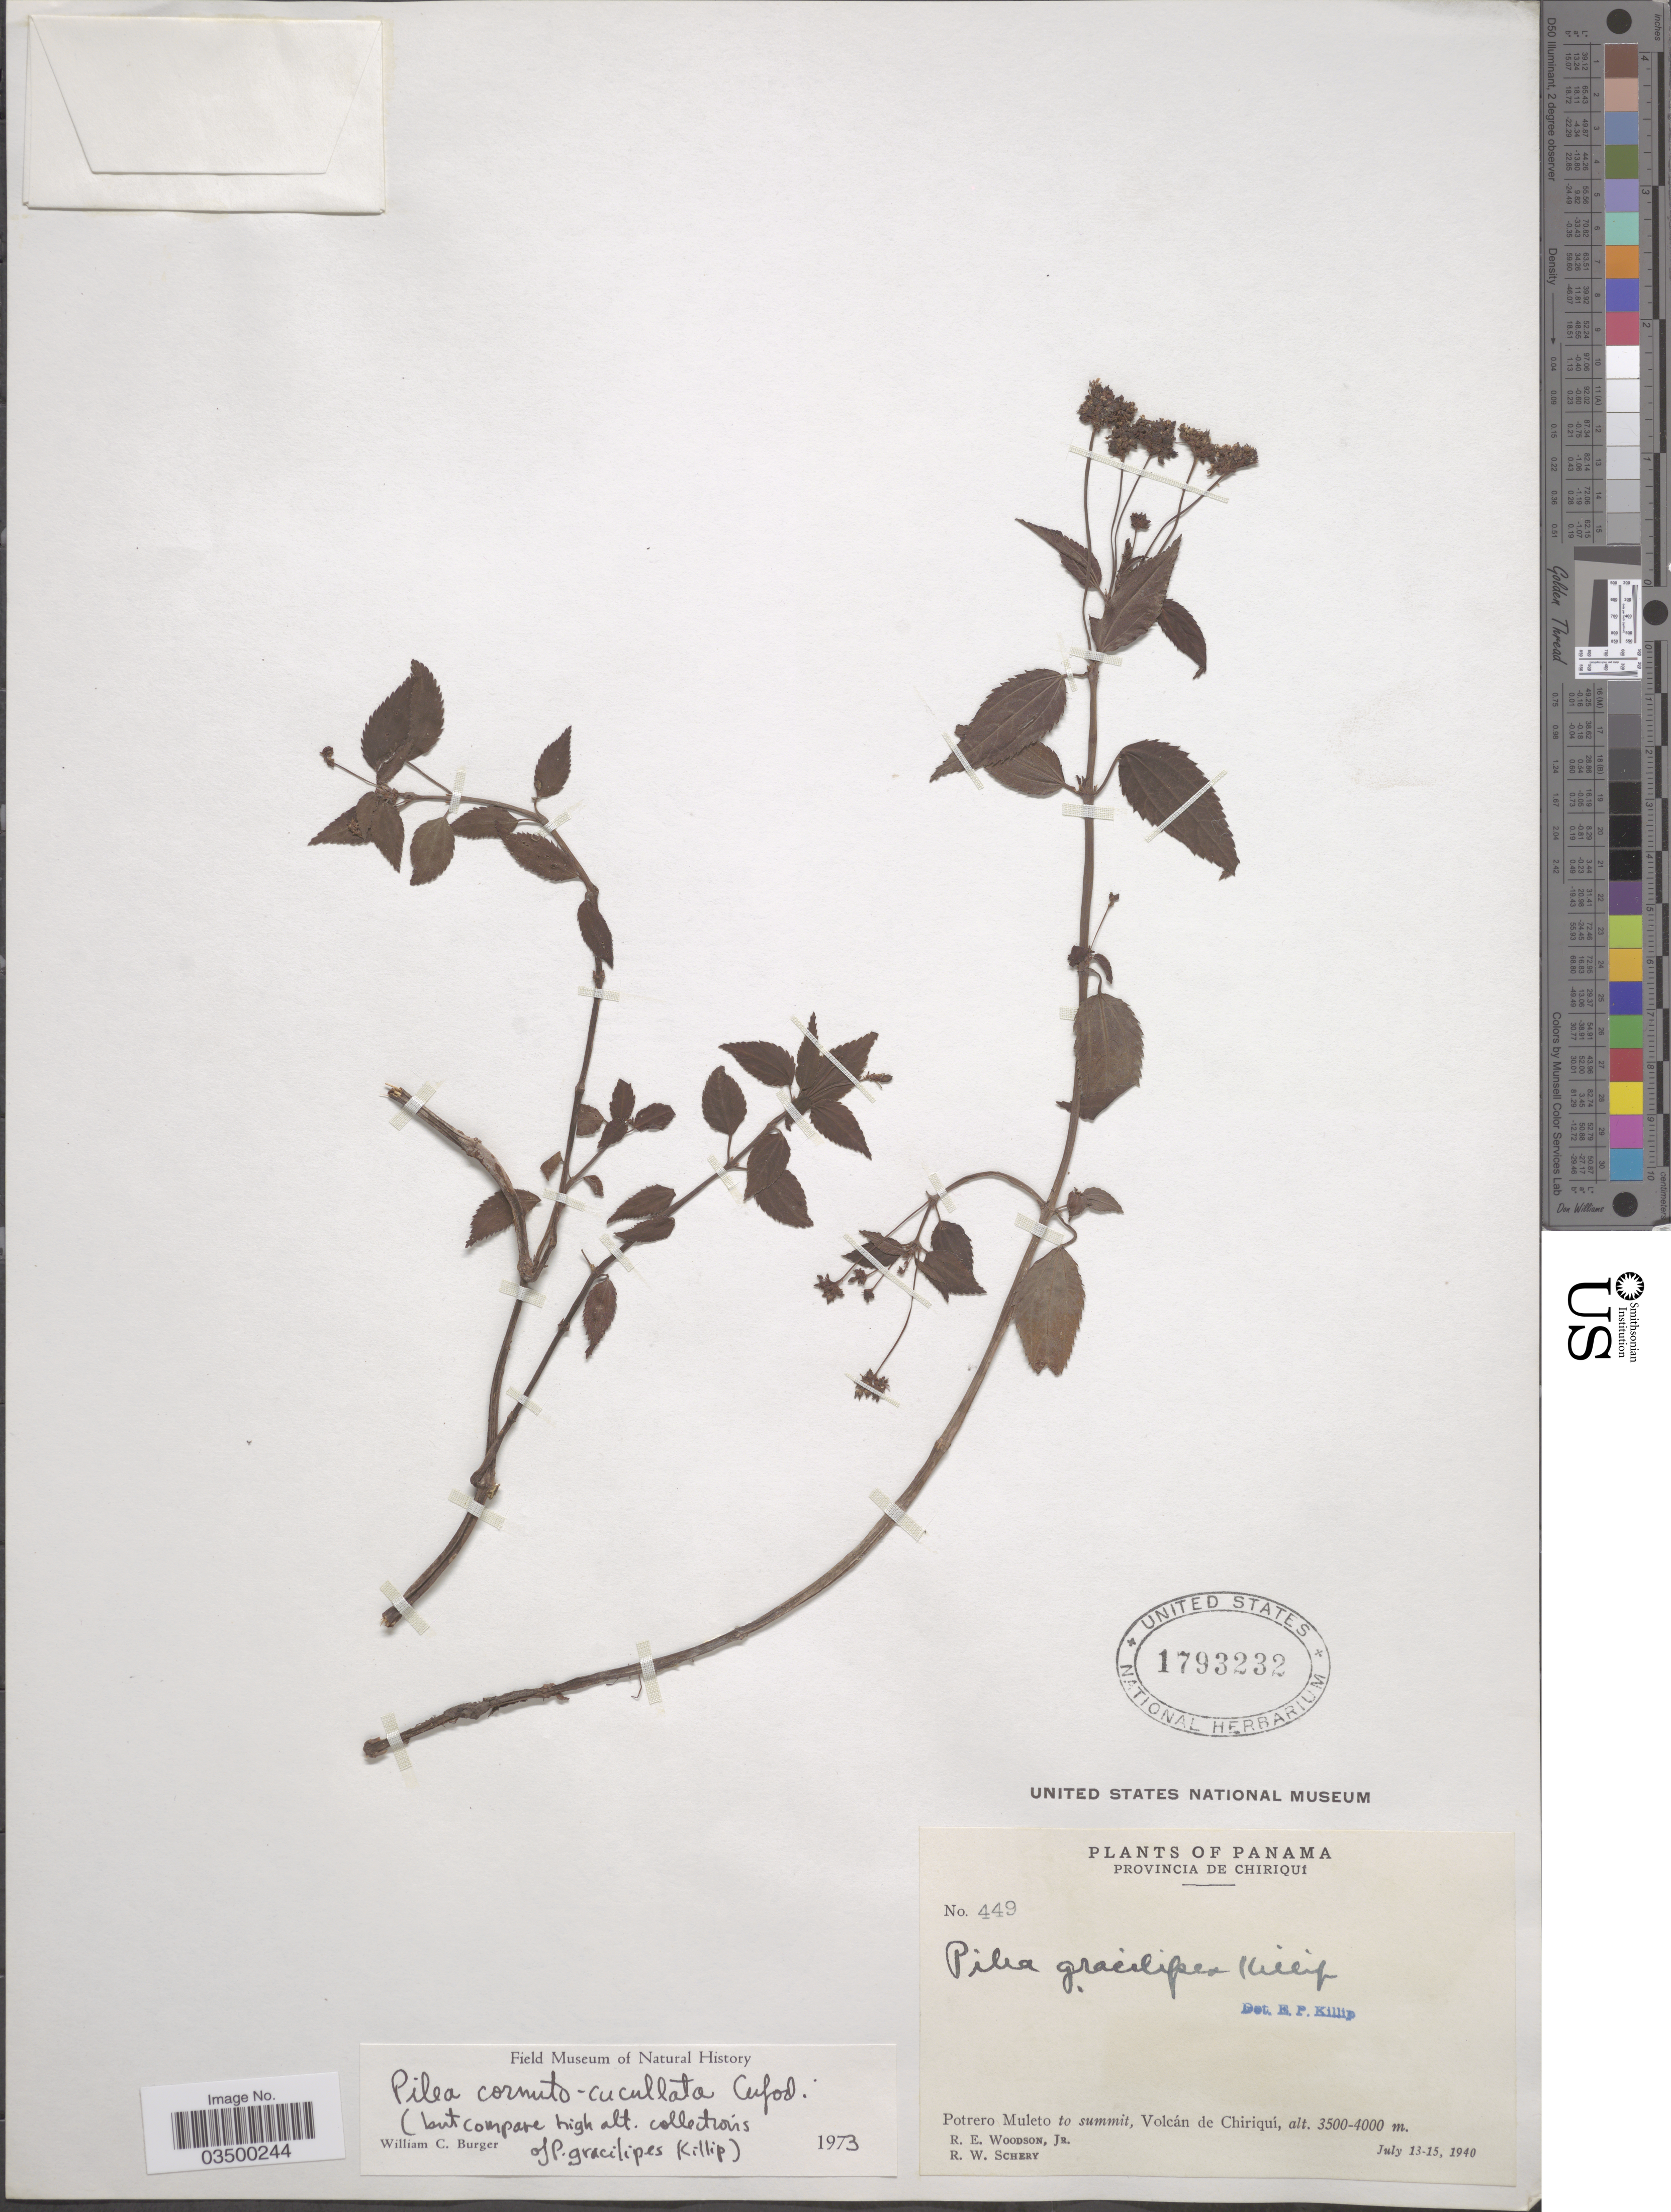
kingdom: Plantae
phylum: Tracheophyta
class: Magnoliopsida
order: Rosales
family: Urticaceae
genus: Pilea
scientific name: Pilea cornuto-cucullata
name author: Cufod.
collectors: R. E. Woodson & R. W. Schery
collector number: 449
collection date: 1940-07-13/1940-07-15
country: Panama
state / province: Chiriqui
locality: Potrero Muleto to summit, Volcán de Chiriquí.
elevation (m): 3500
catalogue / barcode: US 1793232